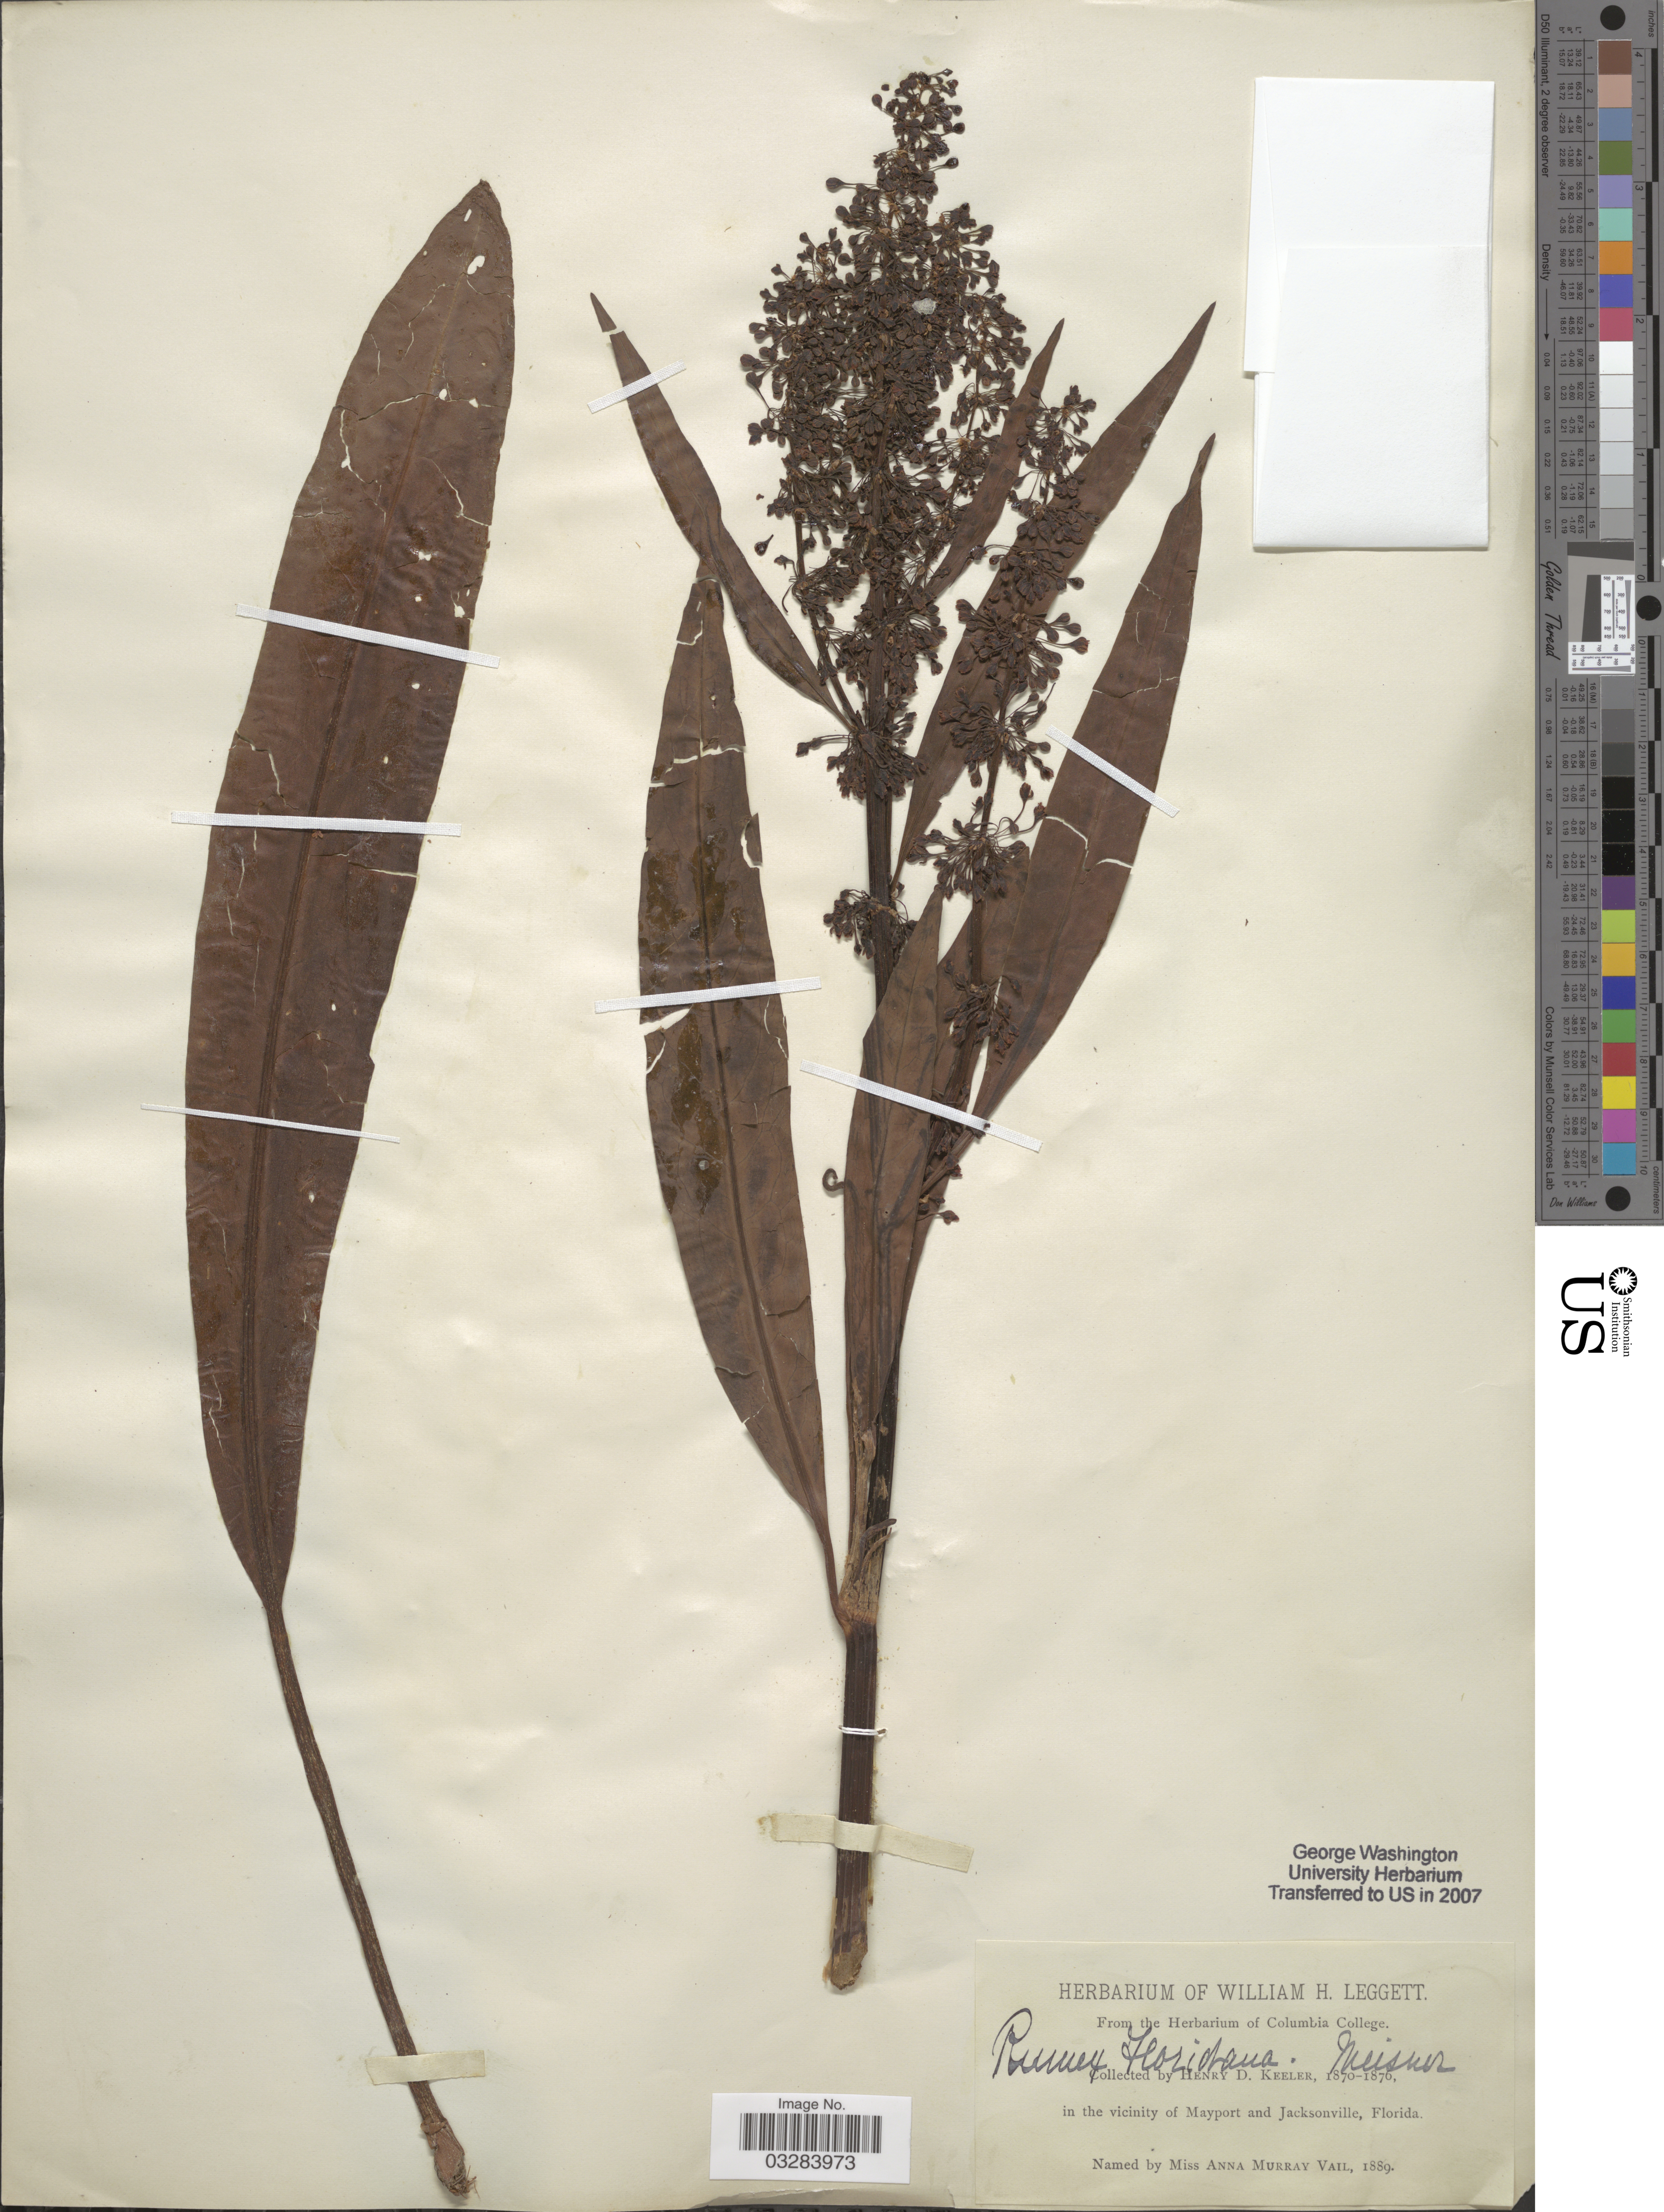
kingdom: Plantae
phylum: Tracheophyta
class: Magnoliopsida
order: Caryophyllales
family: Polygonaceae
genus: Rumex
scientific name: Rumex floridanus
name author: Meisn.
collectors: H. Keeler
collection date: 1870/1876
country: United States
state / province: Florida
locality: Vicinity of Mayport and Jacksonville.